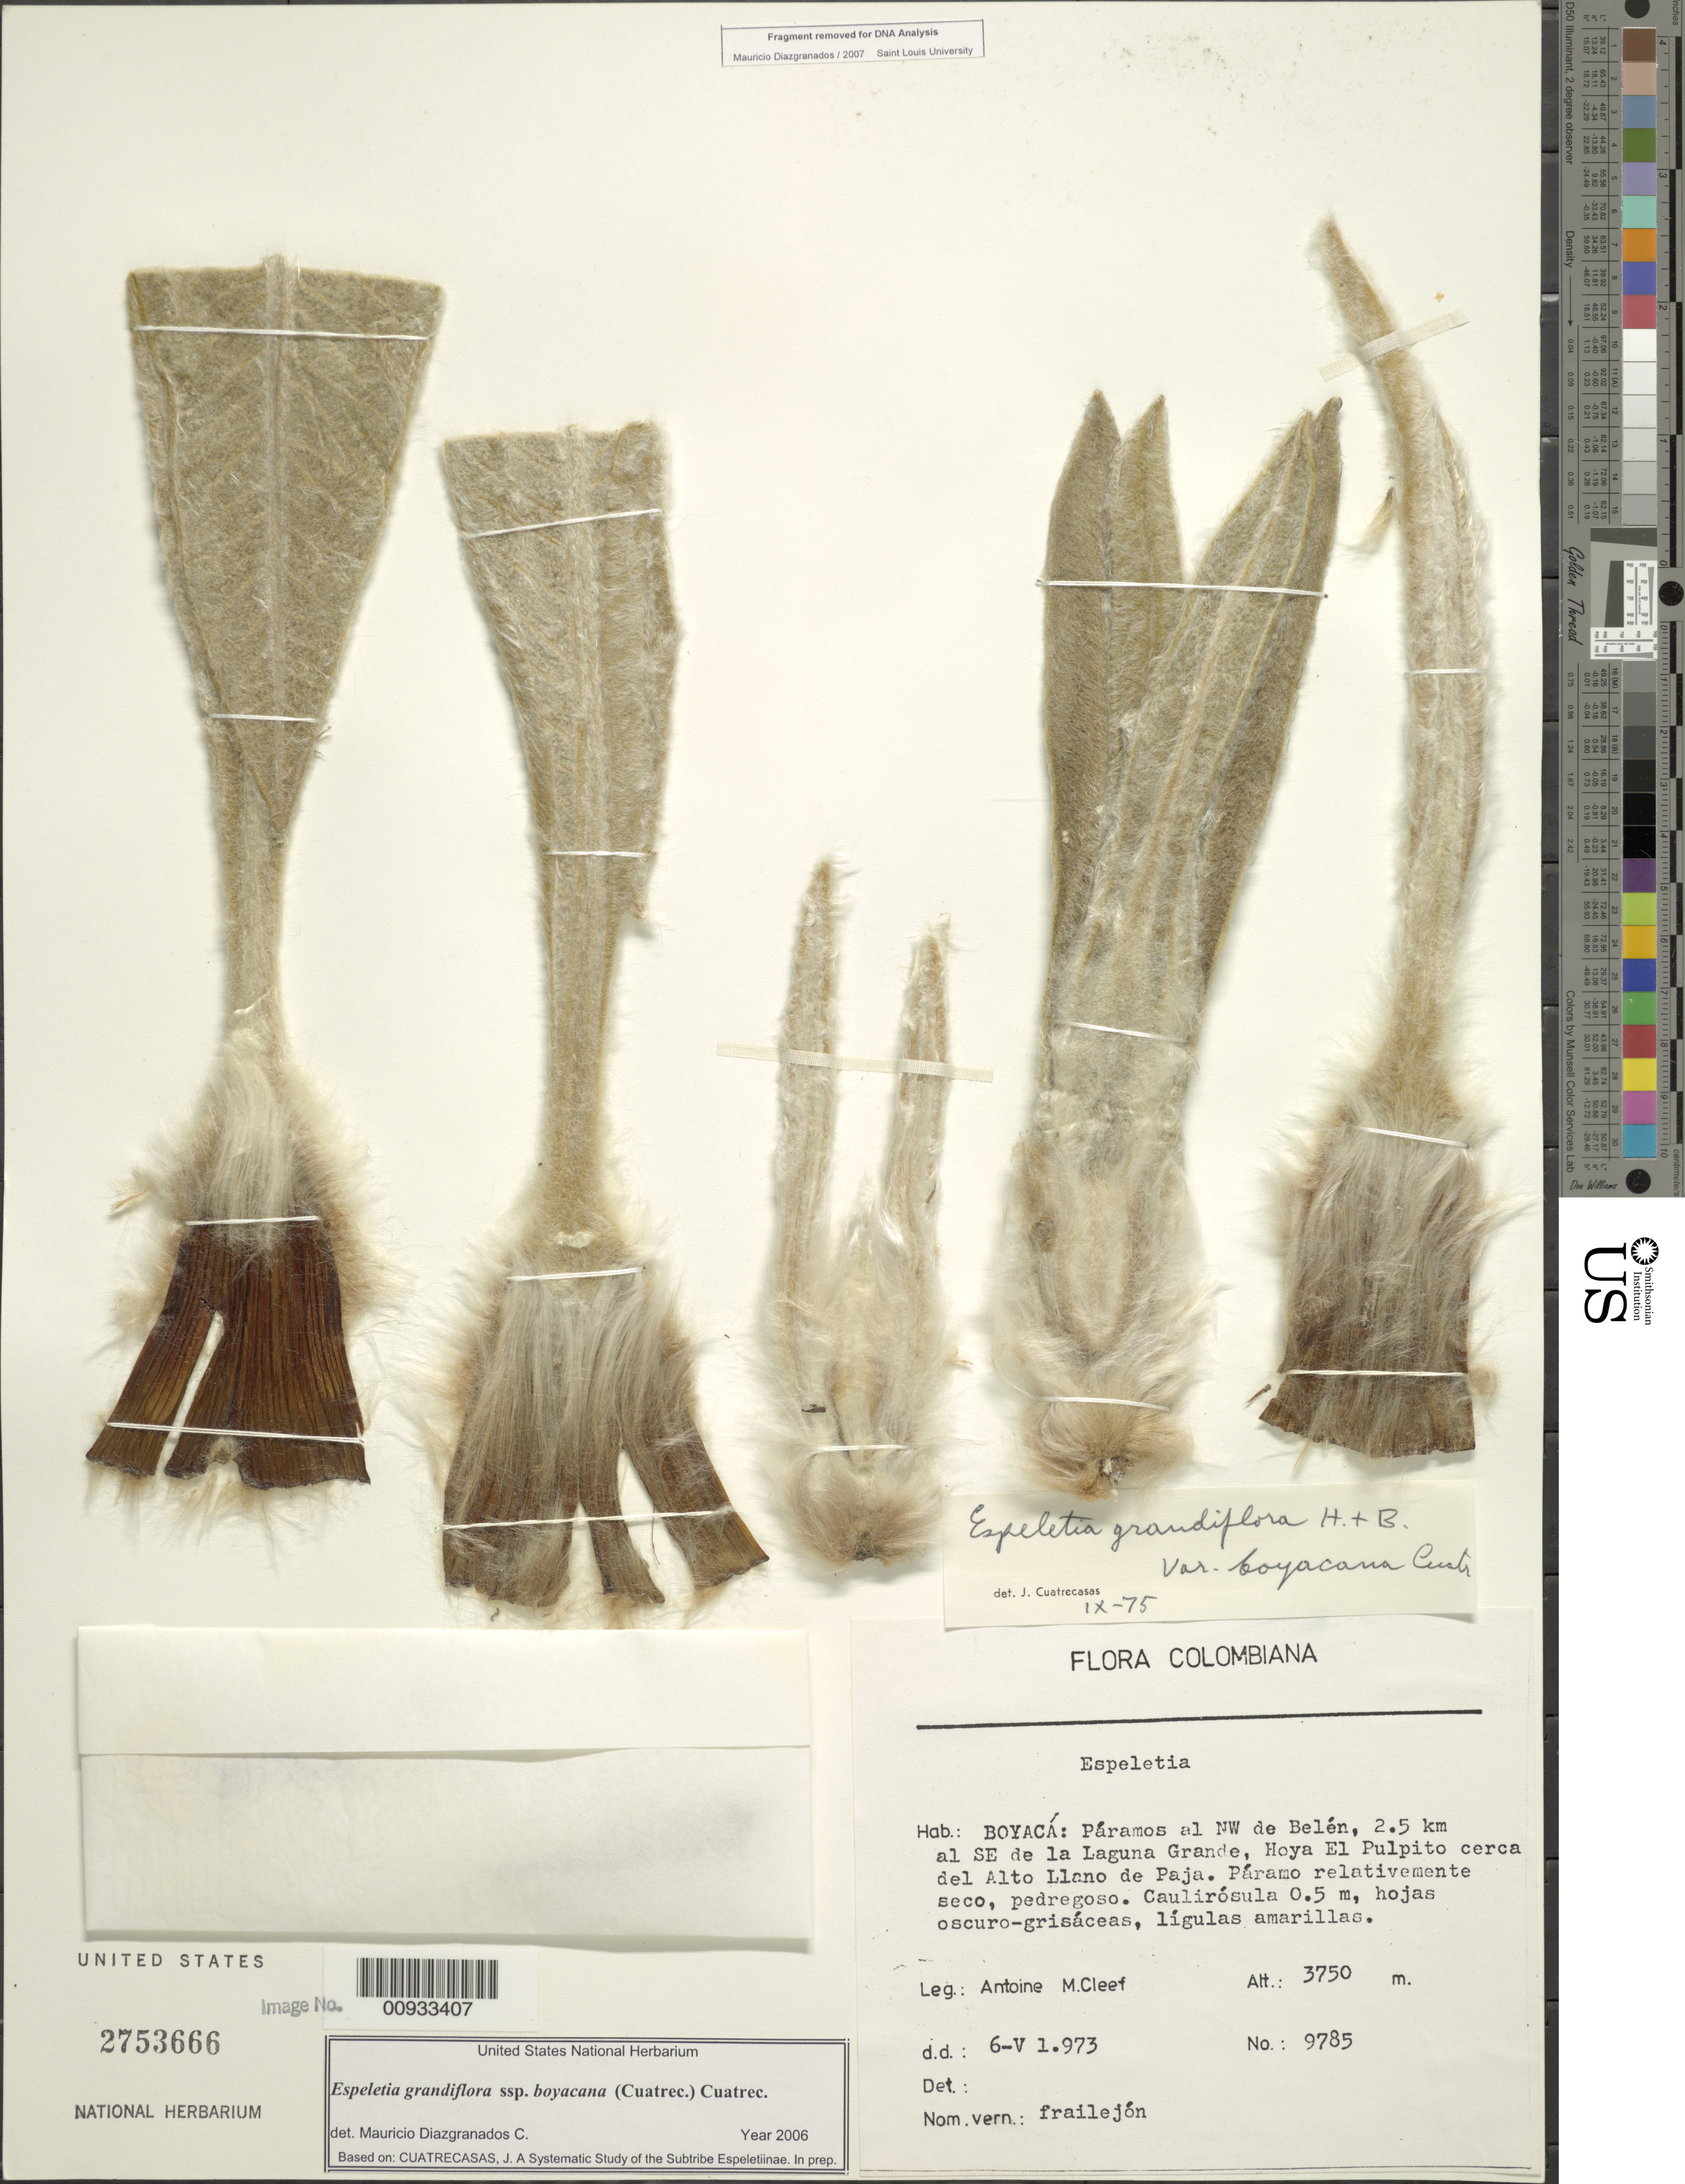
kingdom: Plantae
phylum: Tracheophyta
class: Magnoliopsida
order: Asterales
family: Asteraceae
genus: Espeletia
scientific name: Espeletia grandiflora subsp. boyacana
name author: (Cuatrec.) Cuatrec.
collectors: A. M. Cleef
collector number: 9785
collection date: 1973-05-06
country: Colombia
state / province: Boyacá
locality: Paramos al NW de Belen, 2.5 km al SE de la Laguna Grande, Hoya El Pulpito cerca del Alto Llano de Paja.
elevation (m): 3750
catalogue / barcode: US 2753666